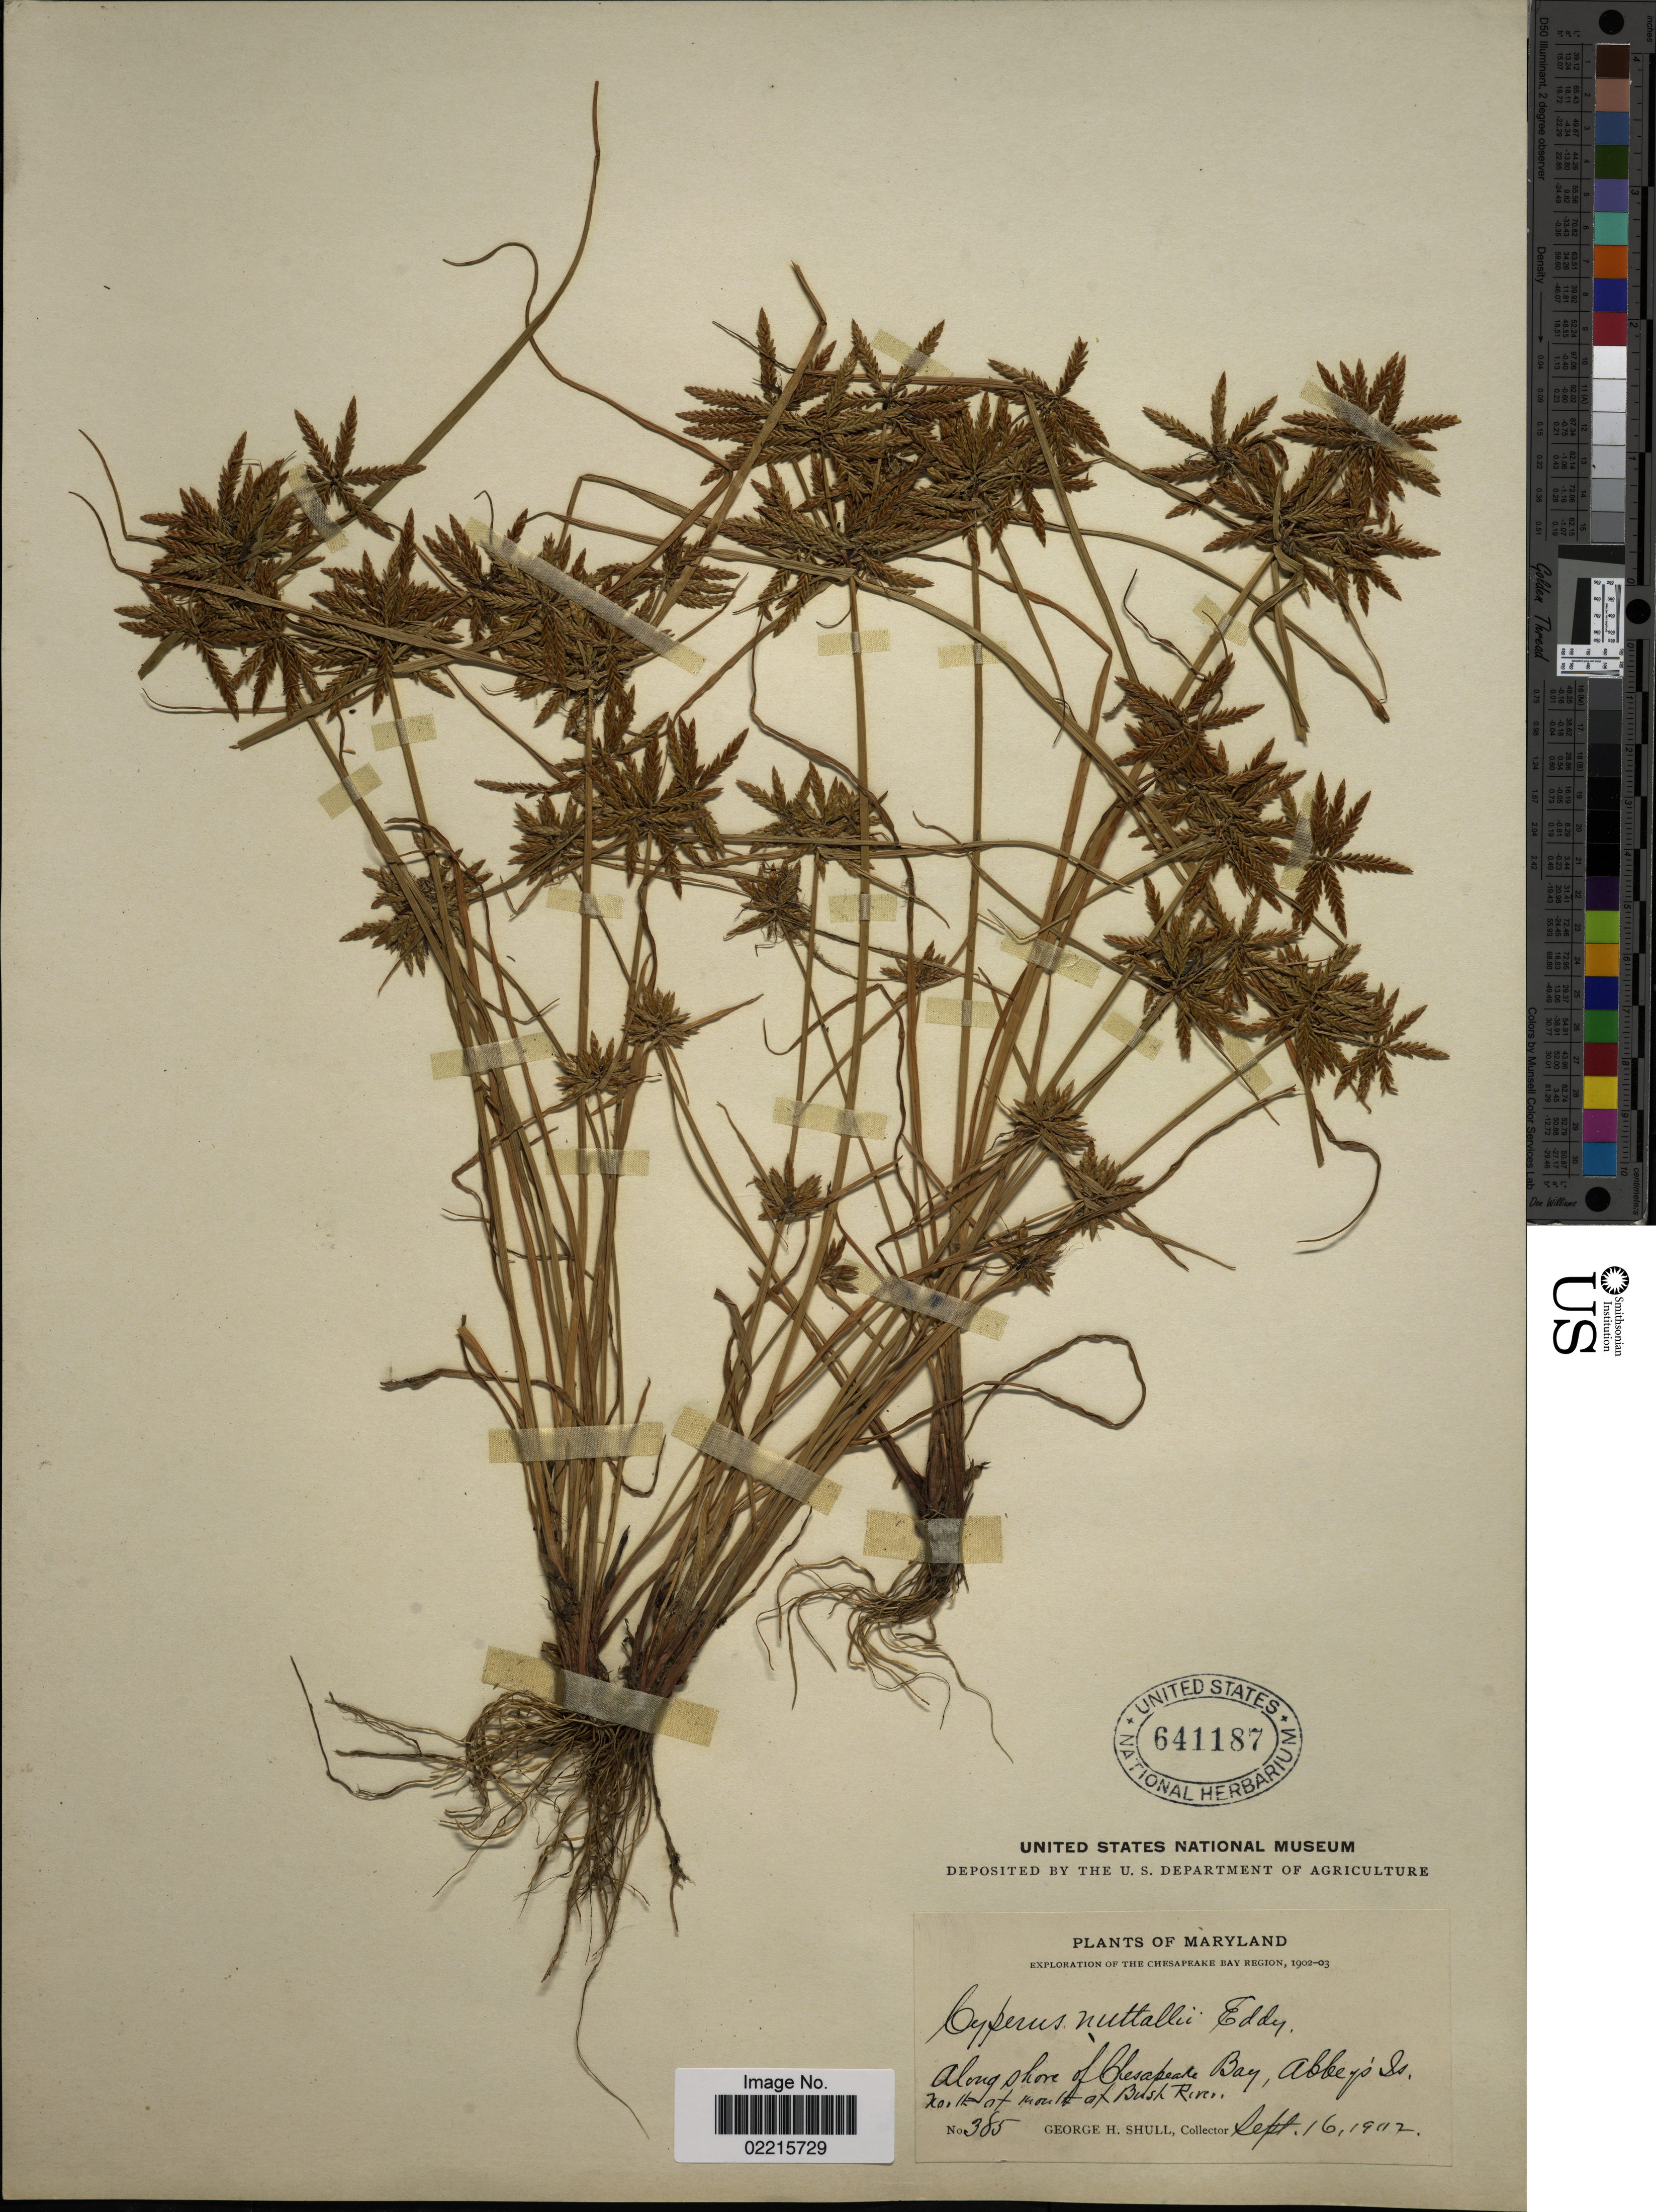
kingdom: Plantae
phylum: Tracheophyta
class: Liliopsida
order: Poales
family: Cyperaceae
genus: Cyperus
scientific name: Cyperus filicinus Vahl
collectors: G. H. Shull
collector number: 385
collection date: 1902-09-16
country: United States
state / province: Maryland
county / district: Harford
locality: Along shore of Cheapeake Bay, Abbey's Is. north of mouth of Bush River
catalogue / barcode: US 641187